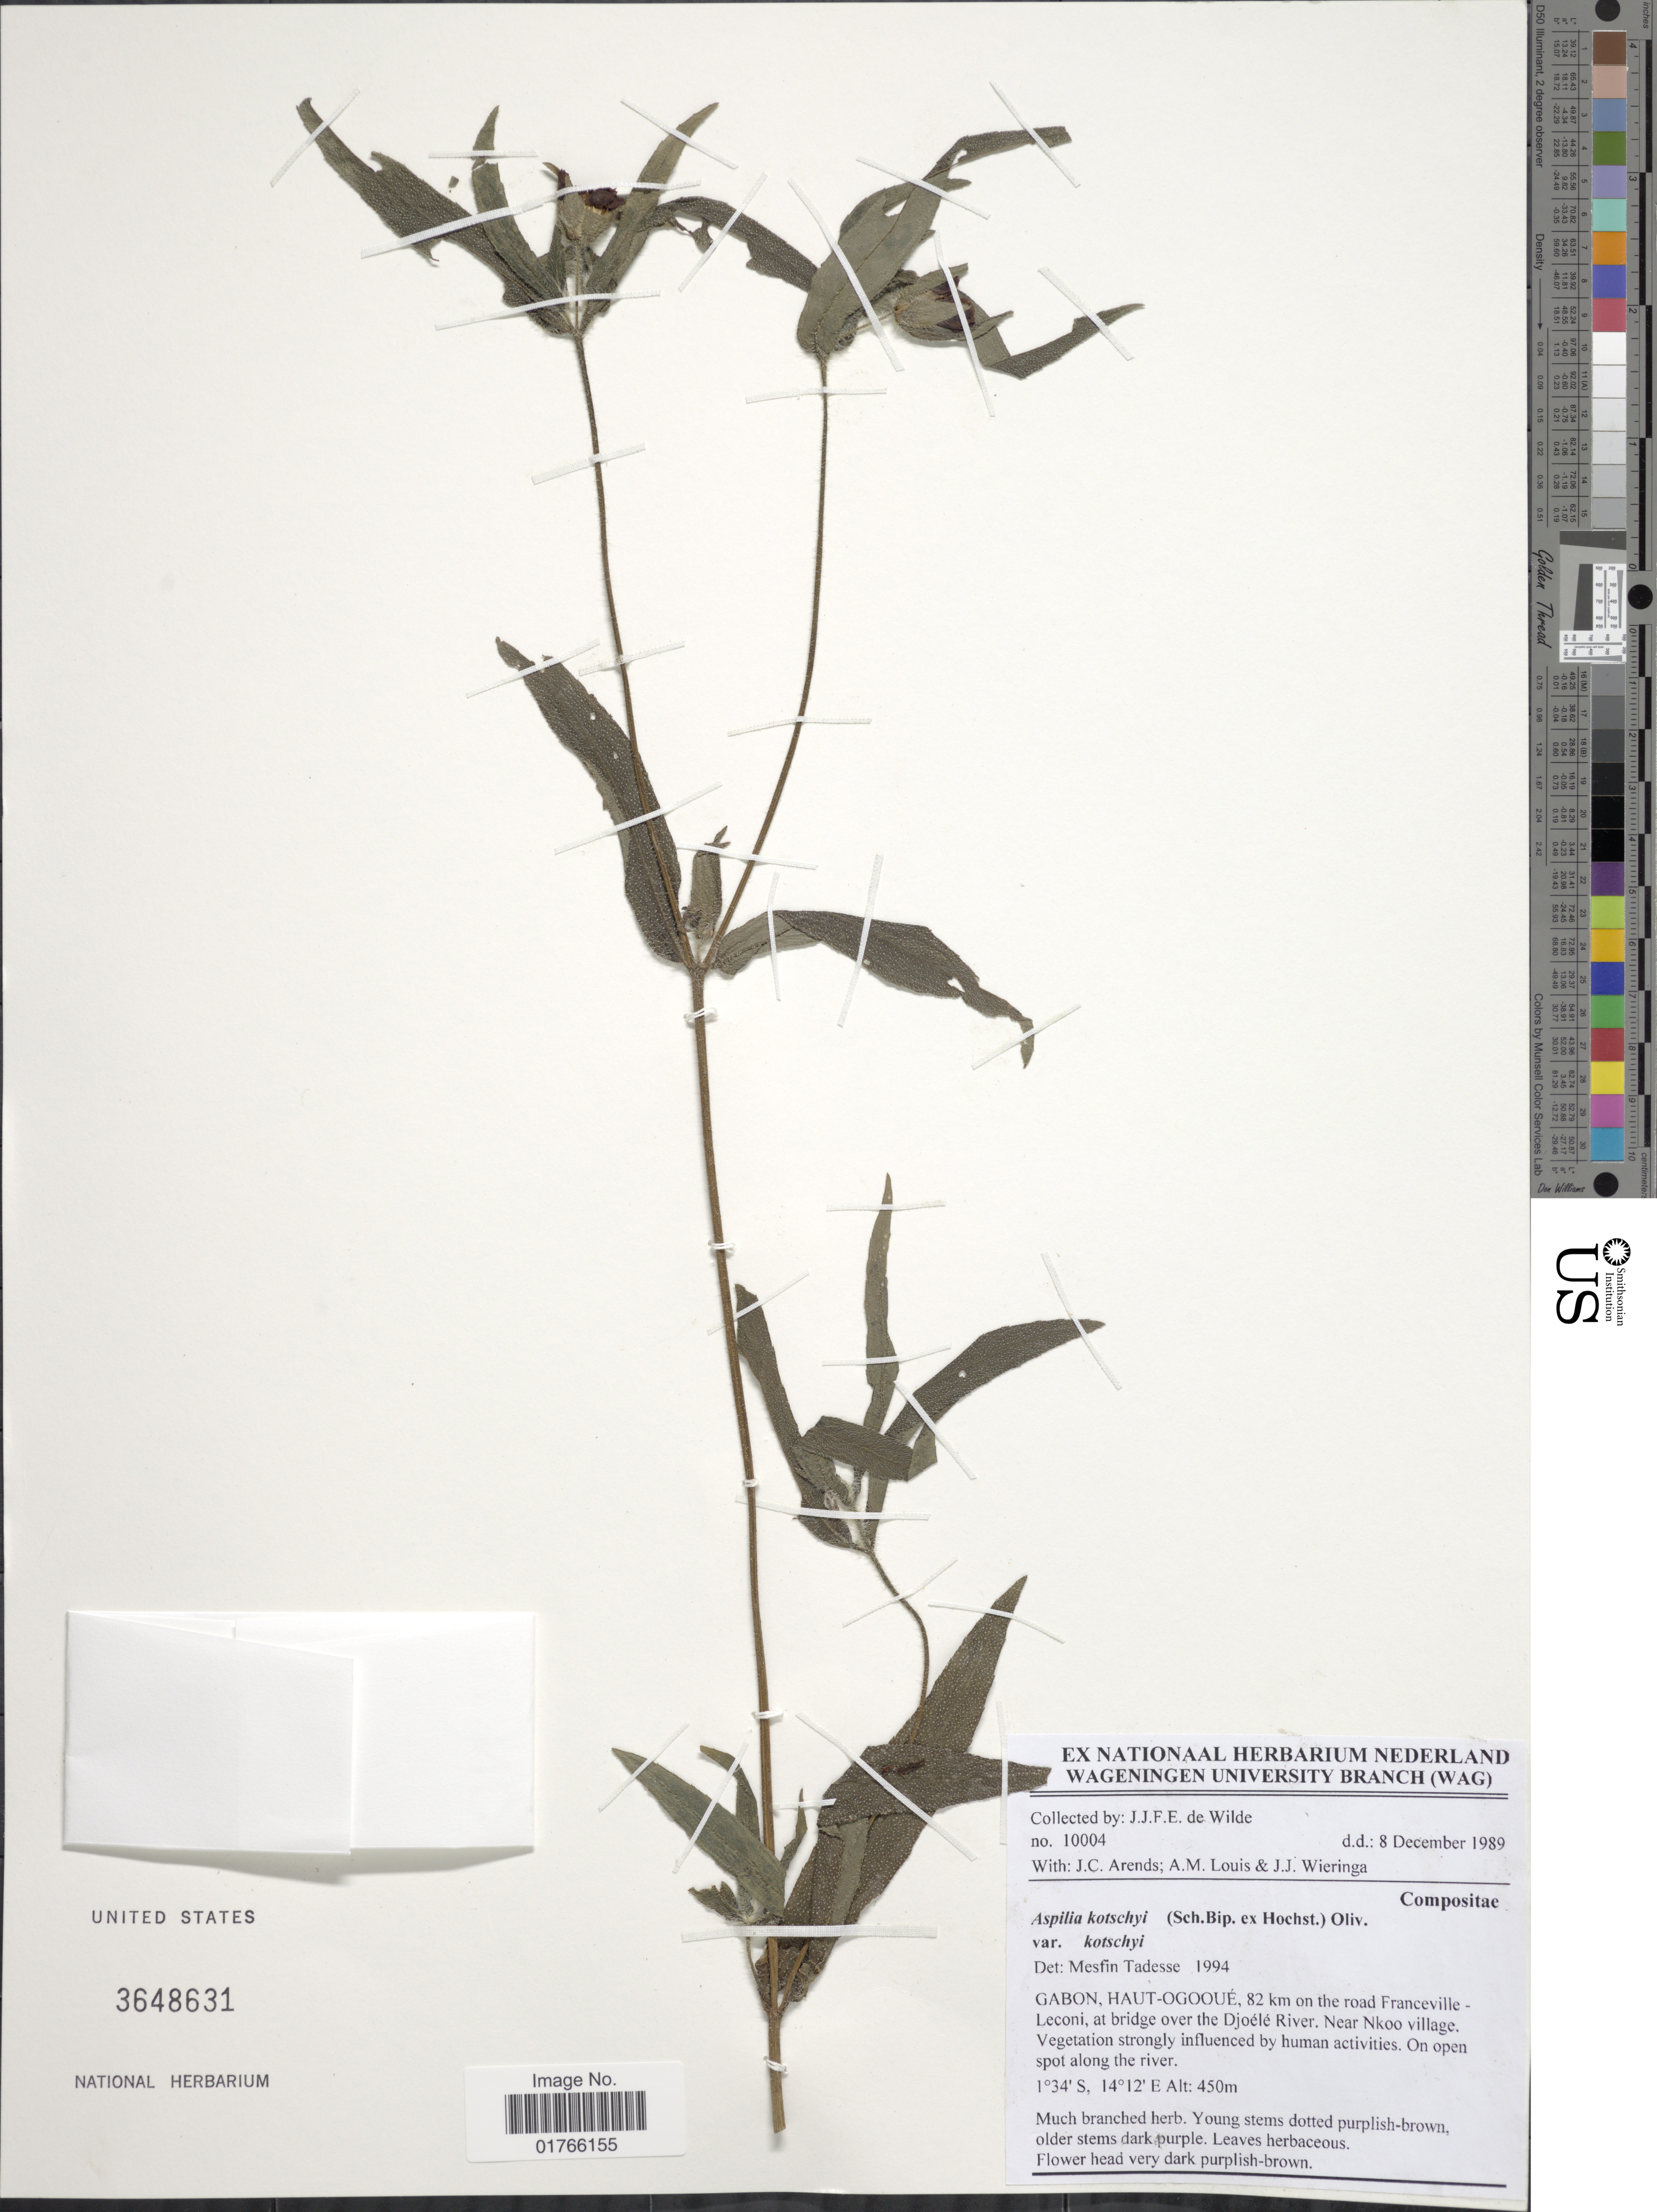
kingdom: Plantae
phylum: Tracheophyta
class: Magnoliopsida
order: Asterales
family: Asteraceae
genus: Aspilia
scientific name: Aspilia kotschyi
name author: (Sch. Bip.) Oliv.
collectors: J.J. de Wilde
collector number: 10004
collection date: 1989-12-08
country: Gabon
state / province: Haut-Ogooue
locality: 82 km on the road Franceville-Leconi, at bridge over the Djoele River, near Nkoo village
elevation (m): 450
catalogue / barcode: US 3648631